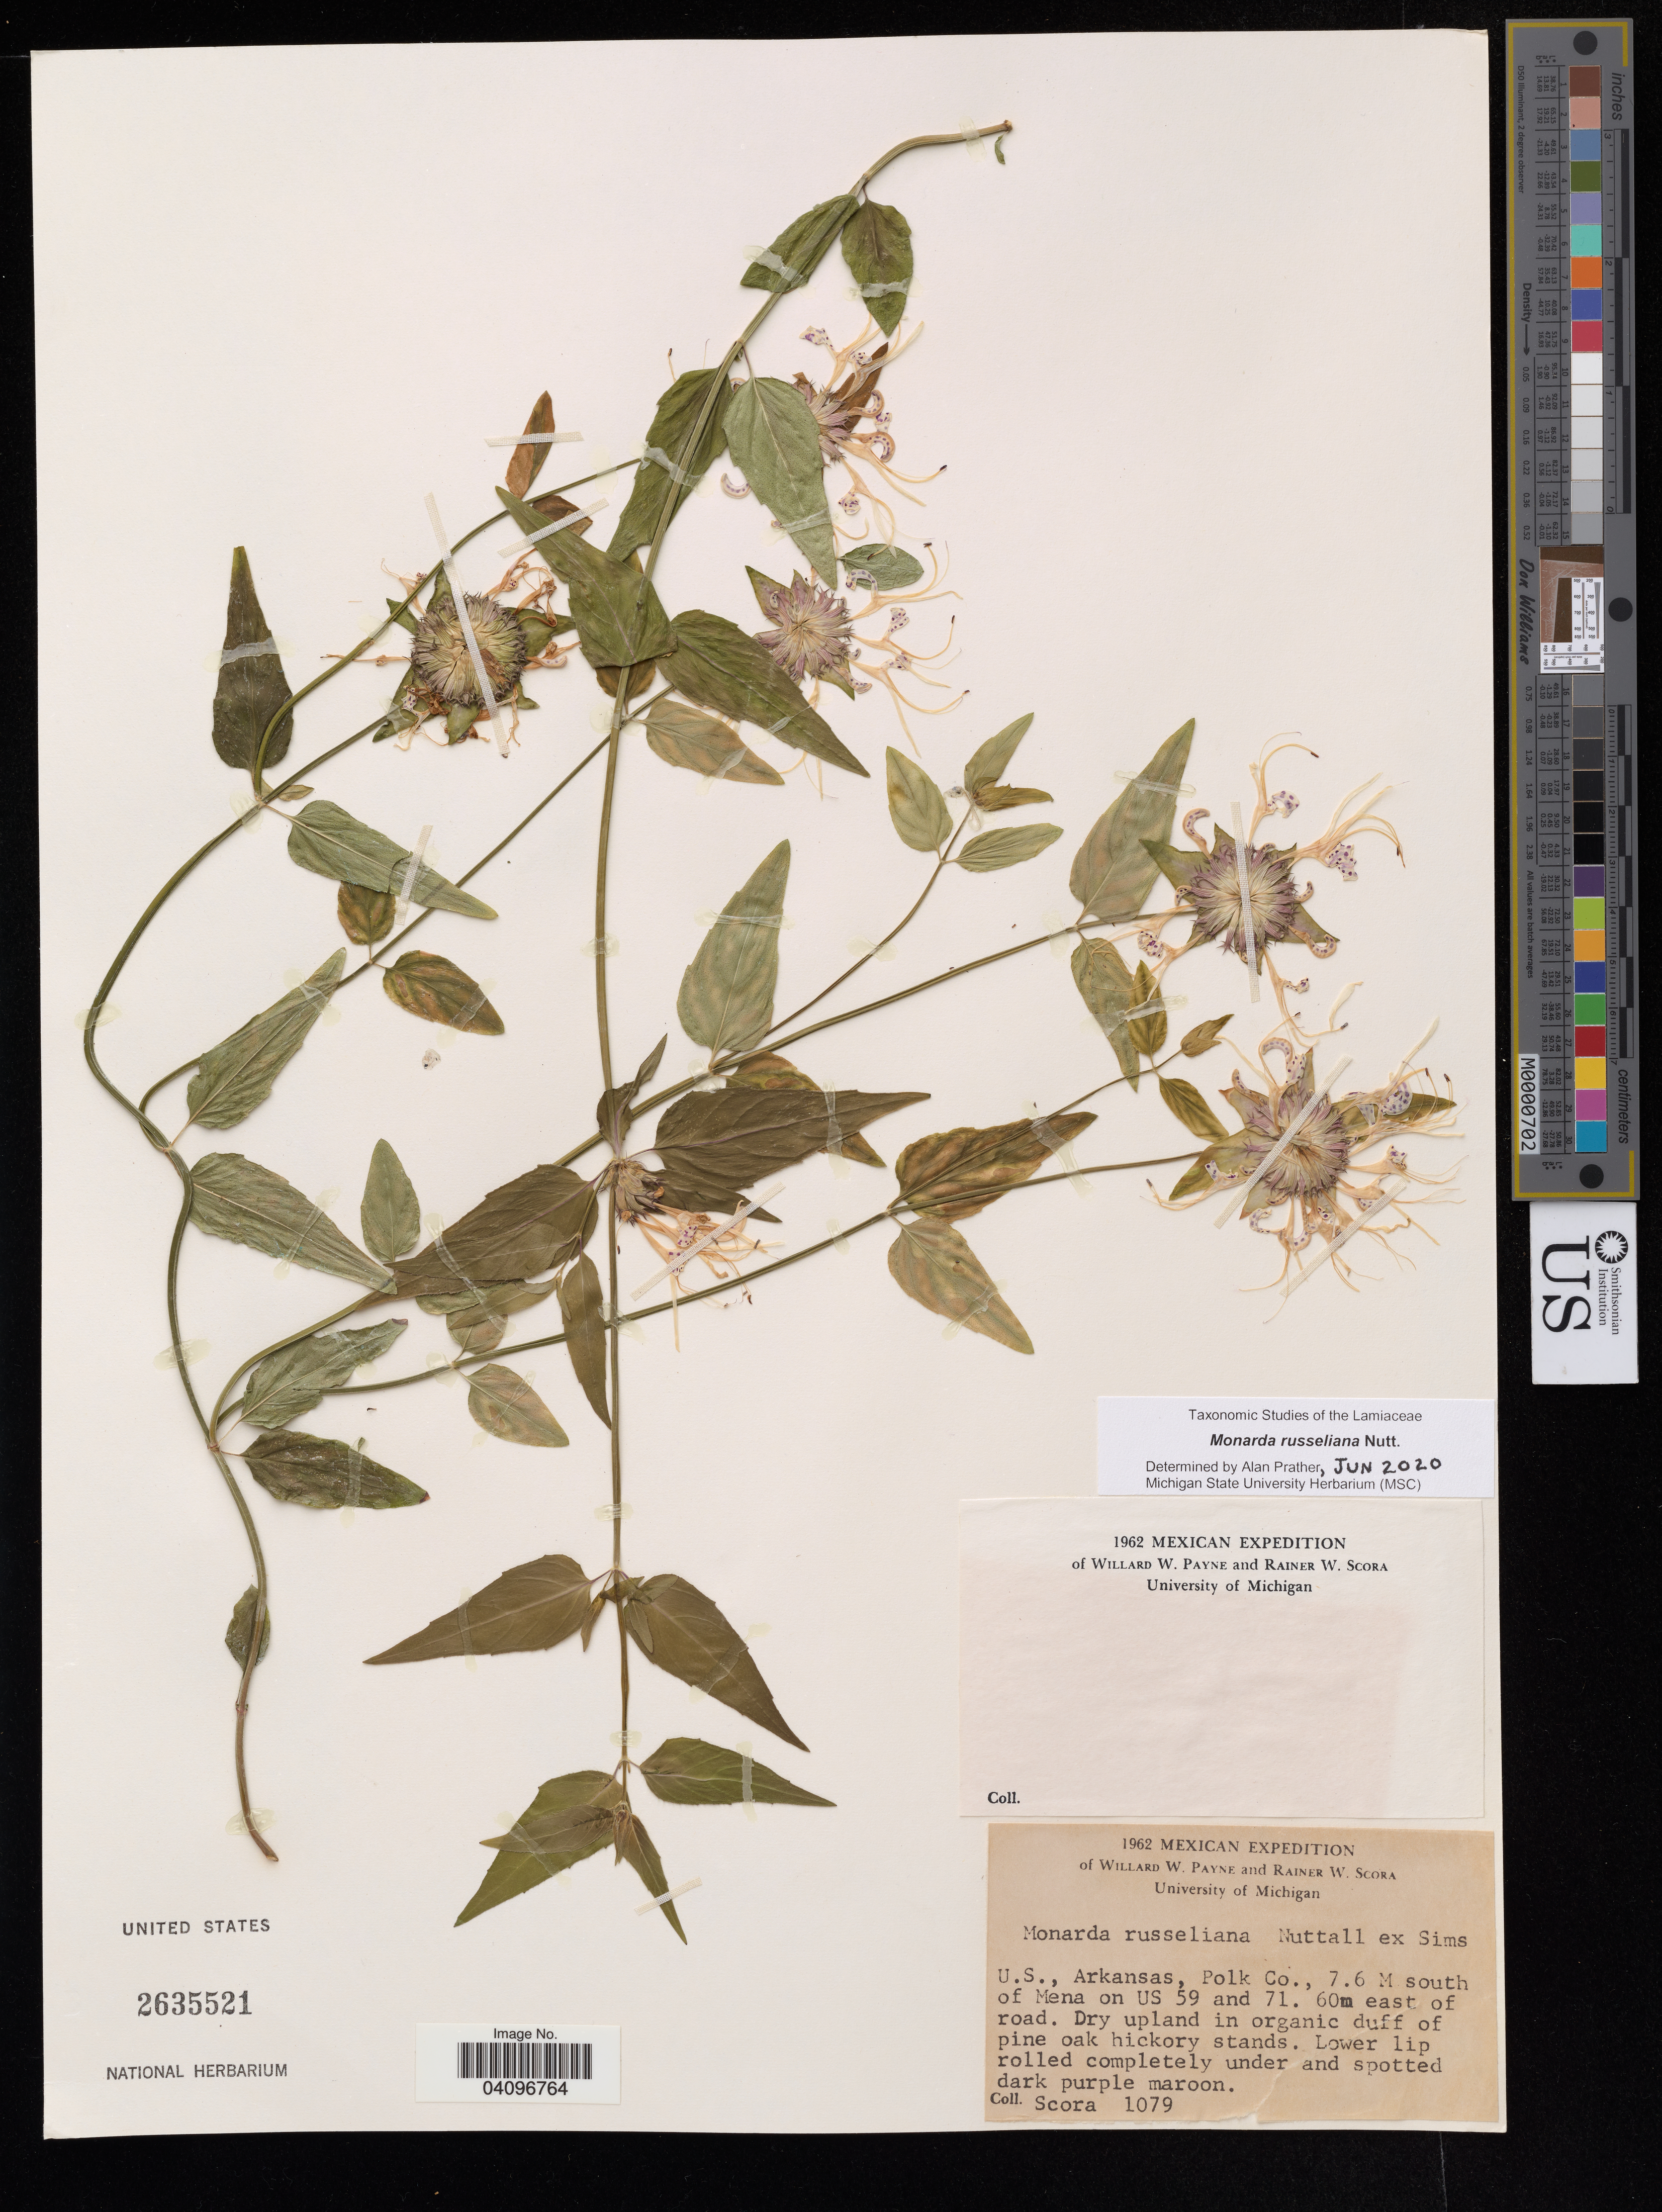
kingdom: Plantae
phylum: Tracheophyta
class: Magnoliopsida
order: Lamiales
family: Lamiaceae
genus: Monarda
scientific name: Monarda russeliana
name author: Nutt.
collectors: R. Scora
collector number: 1079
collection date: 1962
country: United States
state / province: Arkansas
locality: Polk Co., 7.6 M south of Mena on US 59 and 71. 60m east of road.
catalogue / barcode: US 2635521